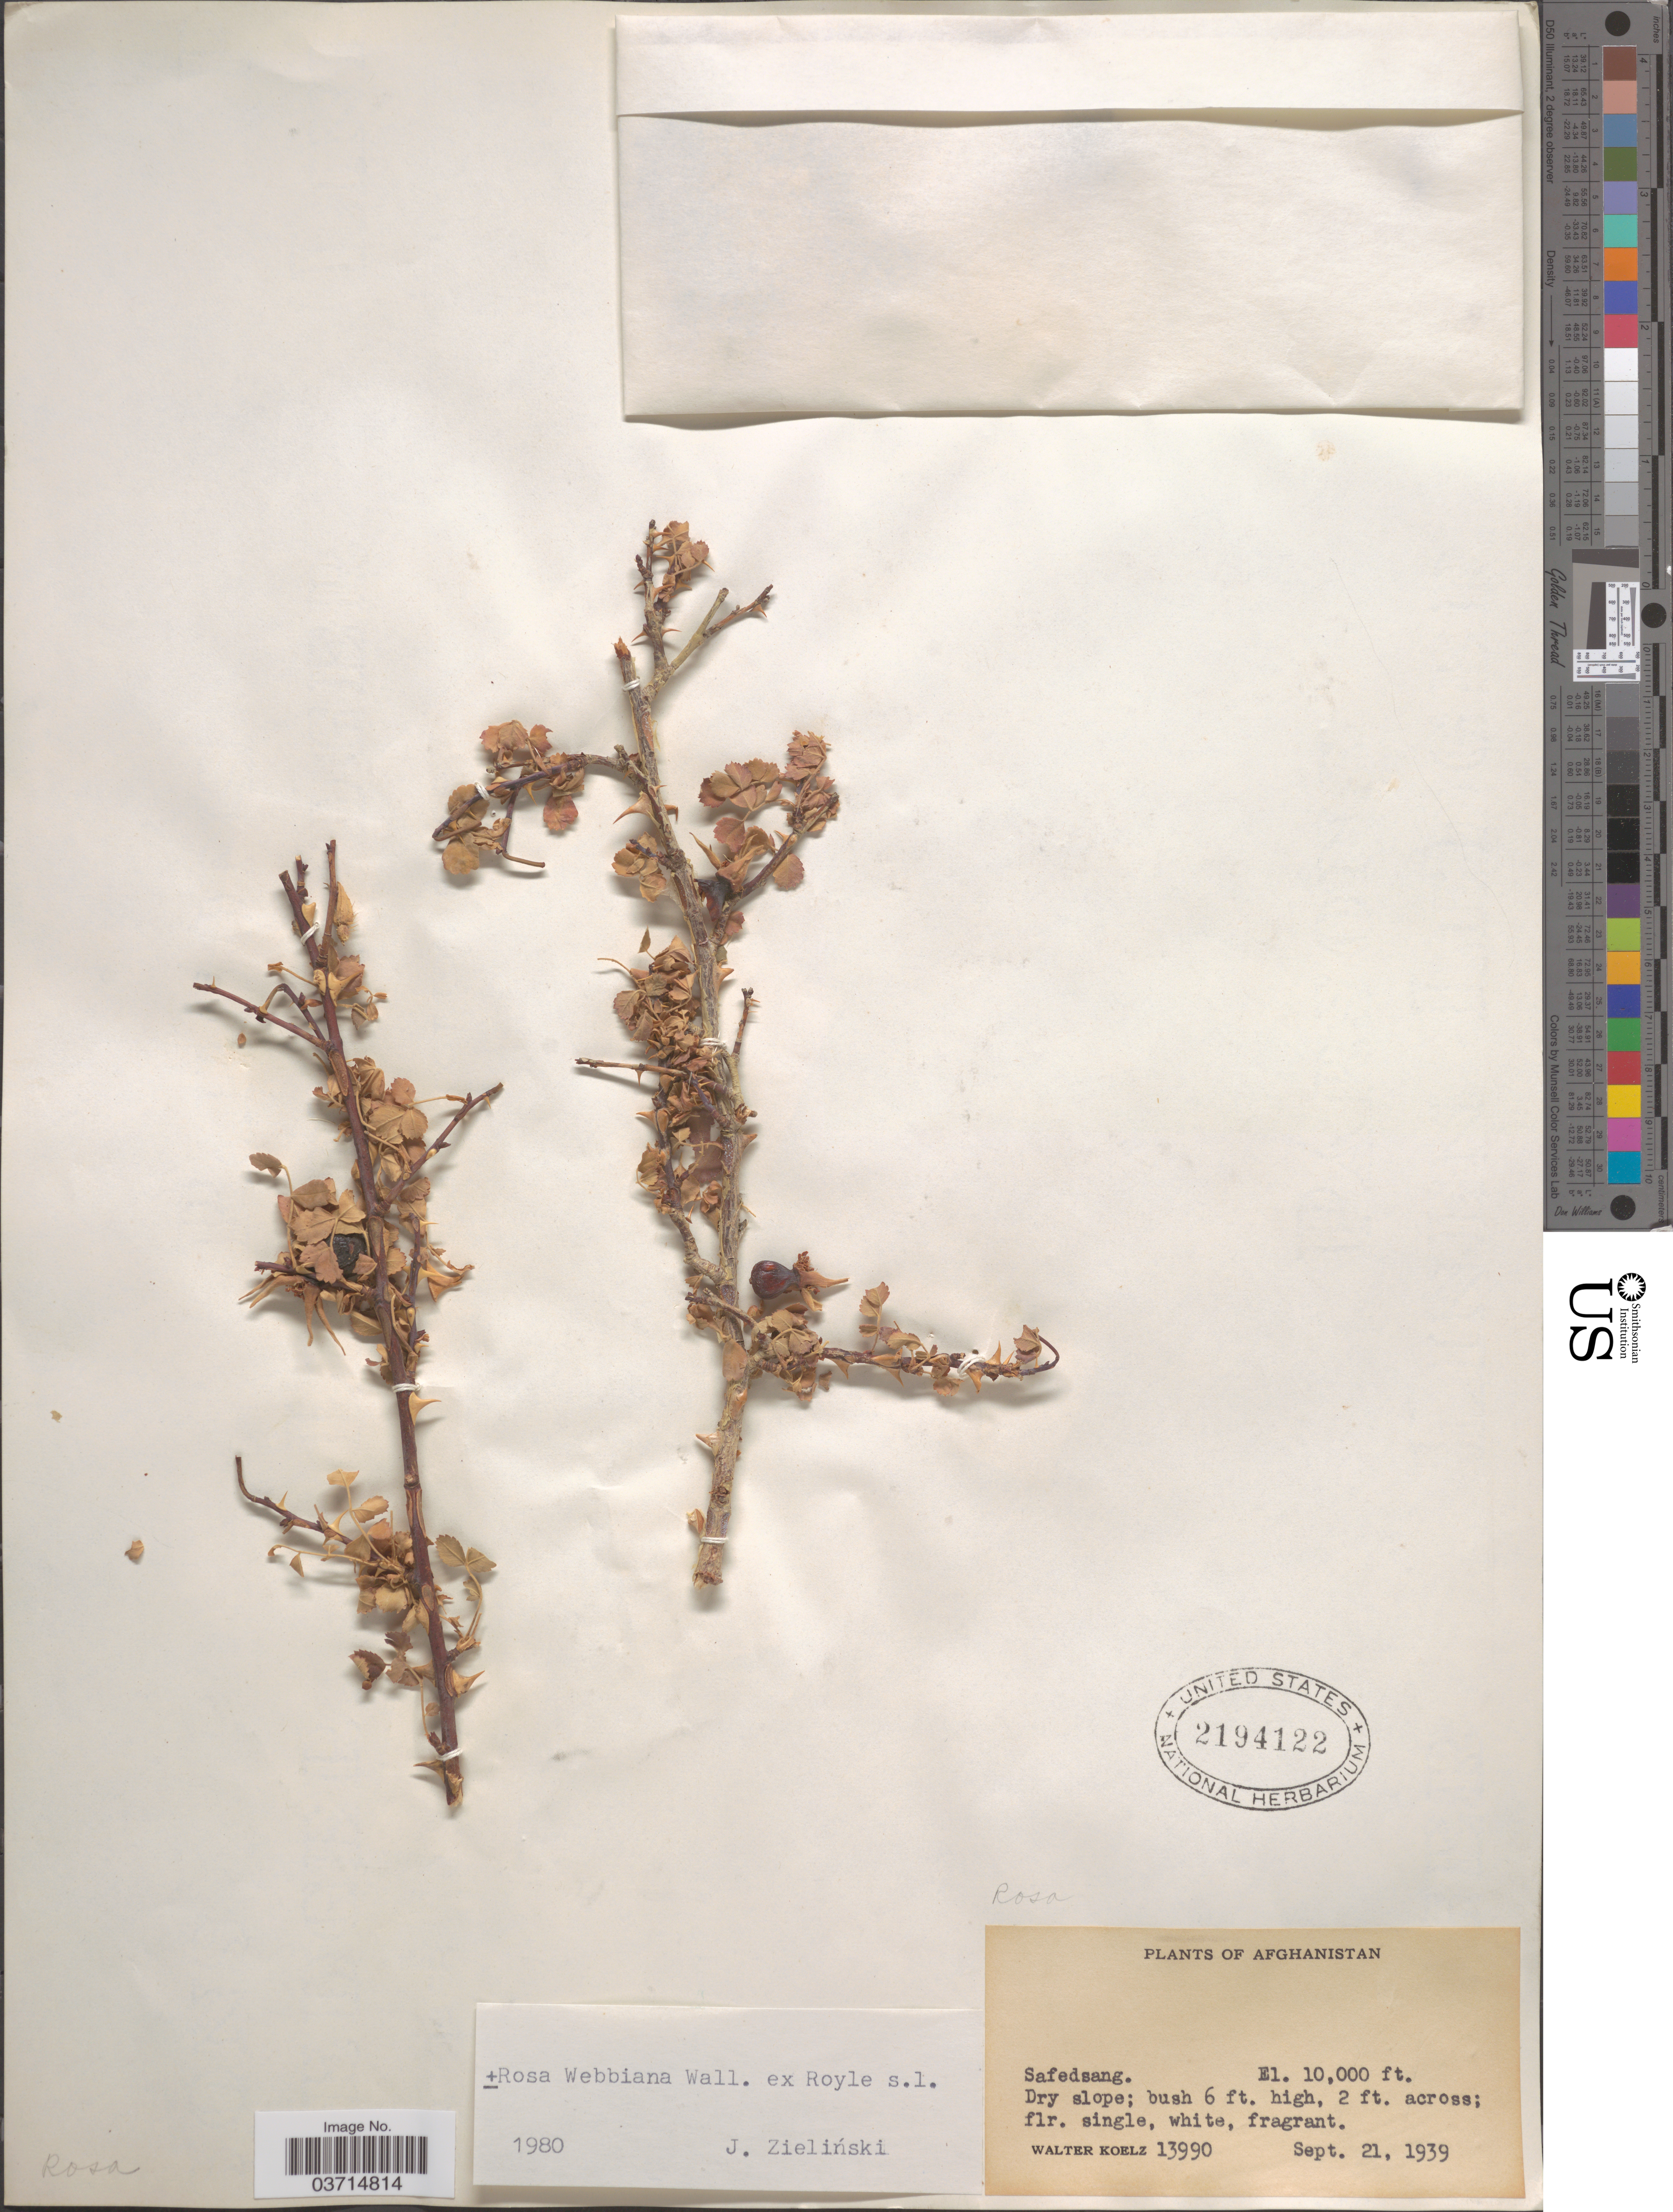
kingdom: Plantae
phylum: Tracheophyta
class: Magnoliopsida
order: Rosales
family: Rosaceae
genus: Rosa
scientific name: Rosa webbiana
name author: Wall. ex Royle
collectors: W. N. Koelz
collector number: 13990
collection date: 1939-09-21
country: Afghanistan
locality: Safedsang.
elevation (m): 3048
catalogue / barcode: US 2194122